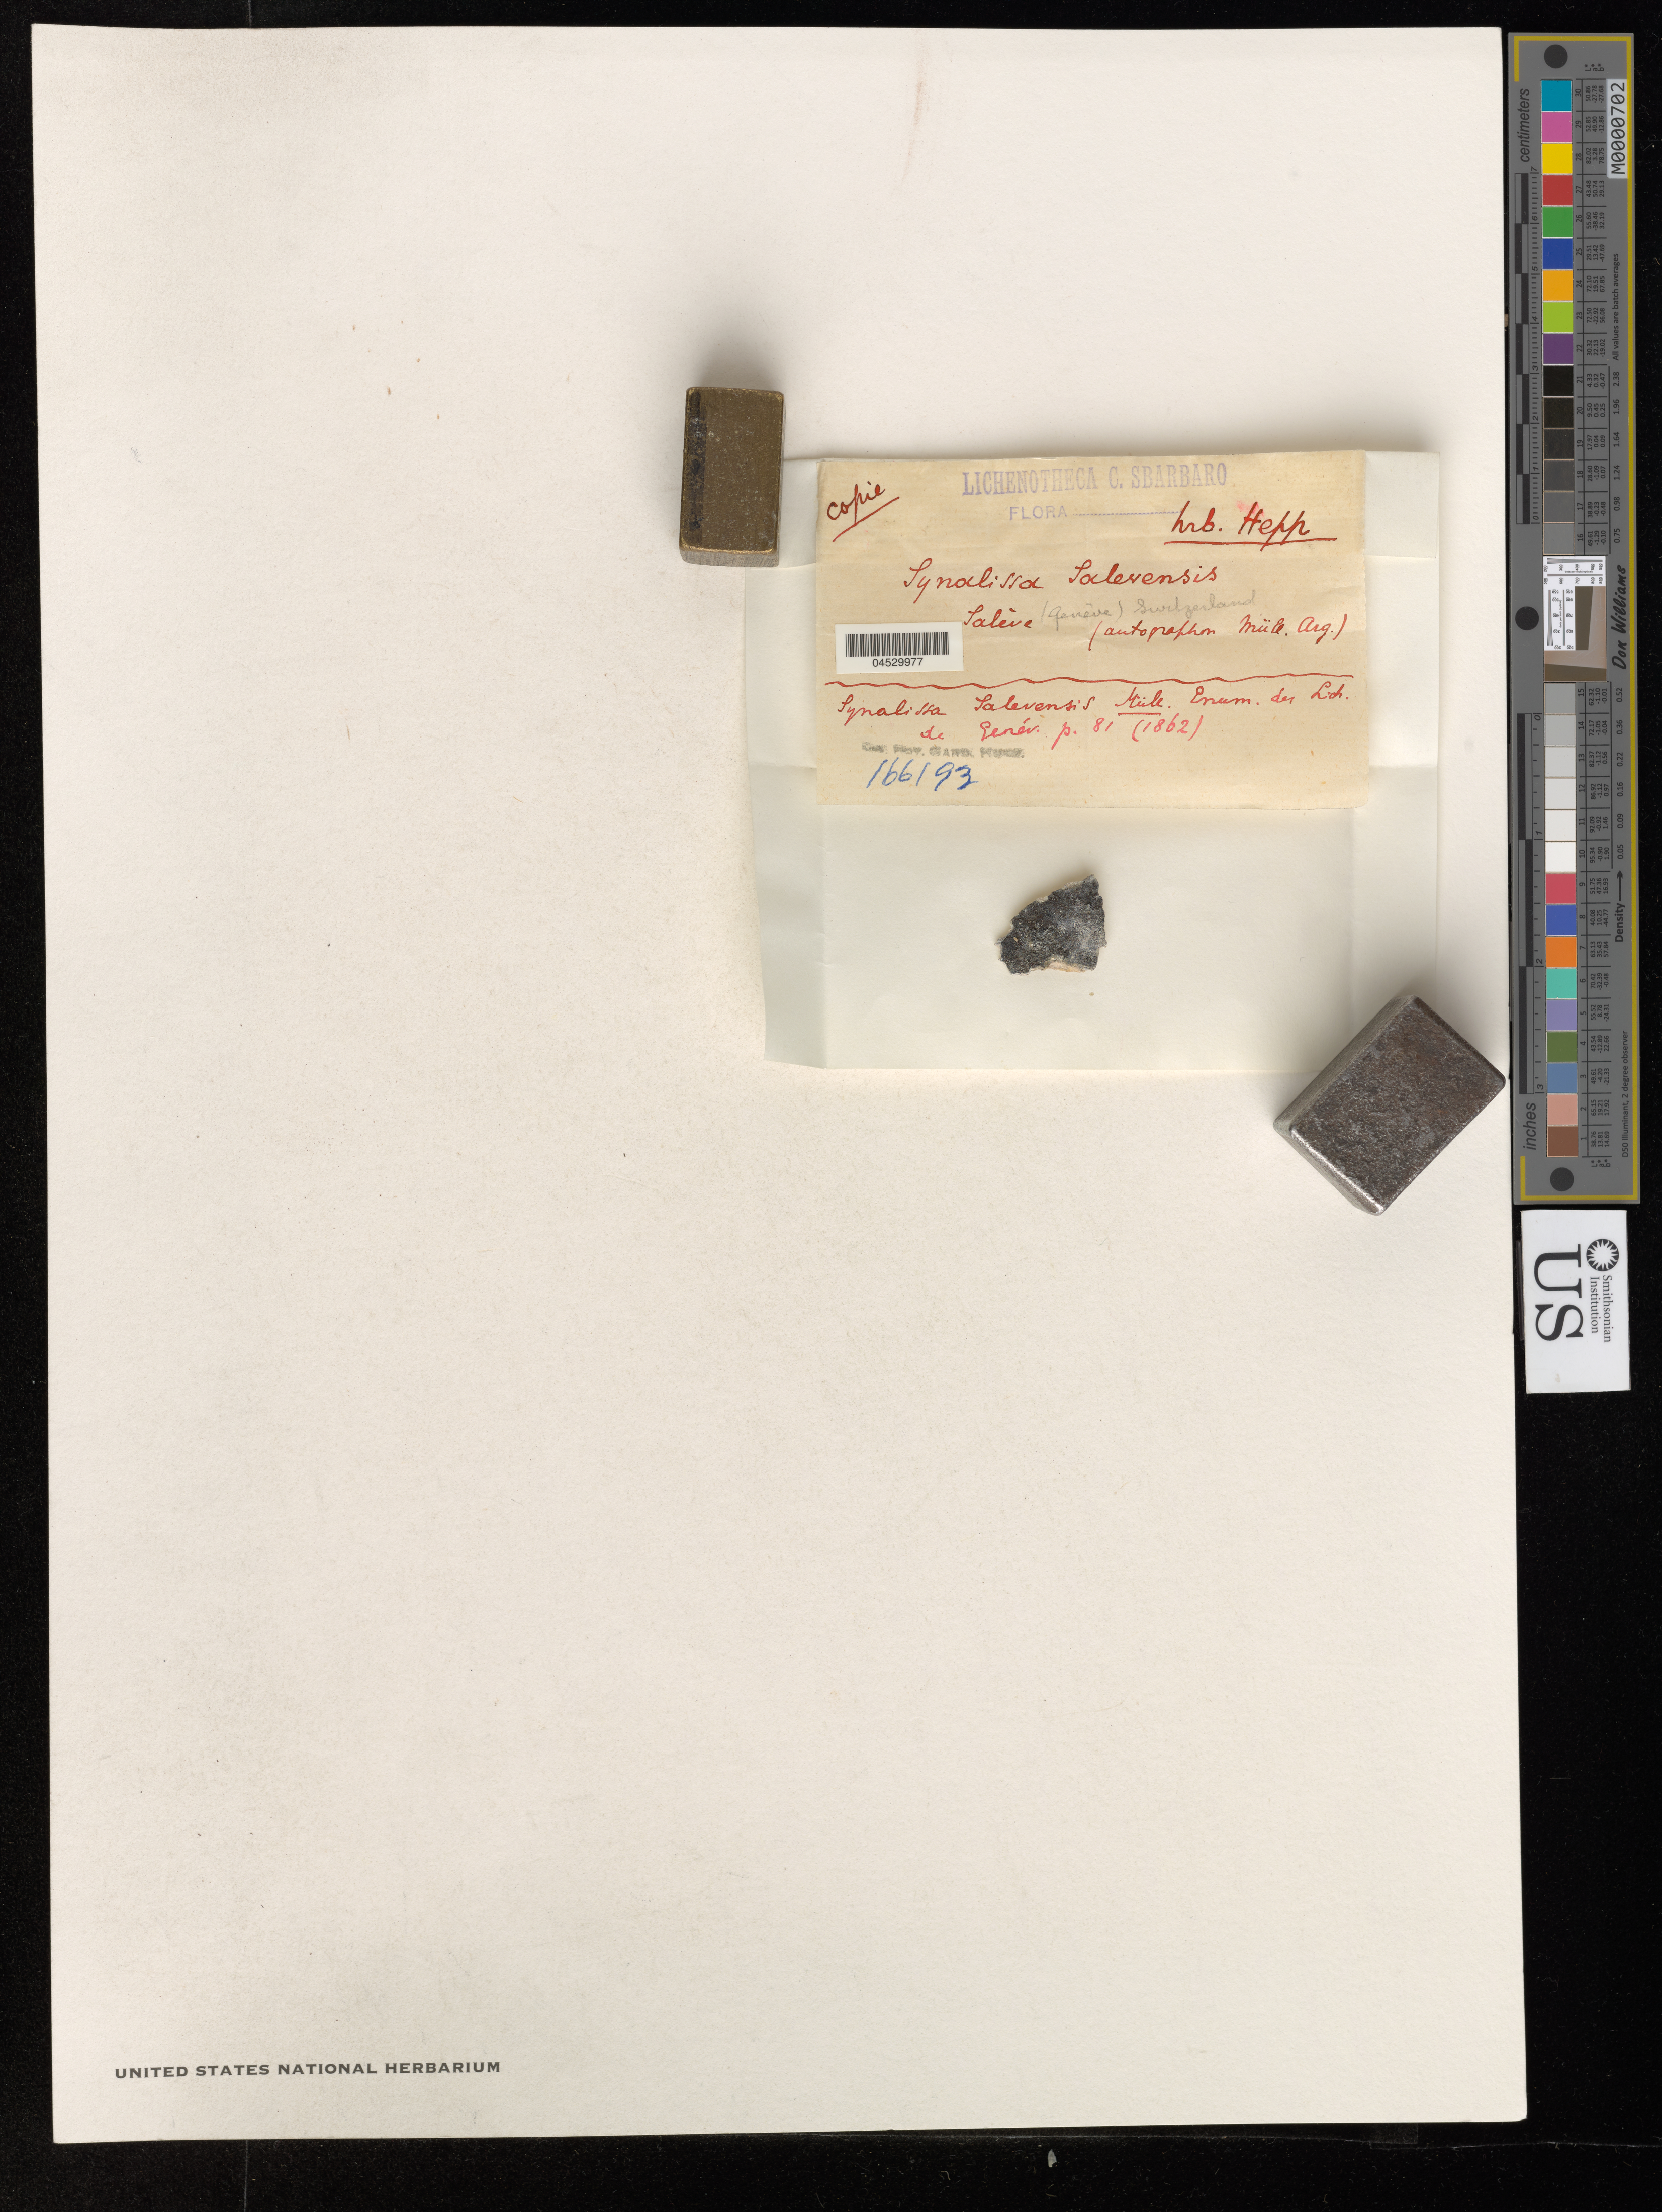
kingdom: Fungi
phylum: Ascomycota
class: Lichinomycetes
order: Lichinales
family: Lichinaceae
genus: Synalissa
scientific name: Synalissa salevensis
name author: Müll. Arg.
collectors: C. Sbarbaro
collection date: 1862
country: Switzerland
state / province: Genève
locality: Salève (Genève).